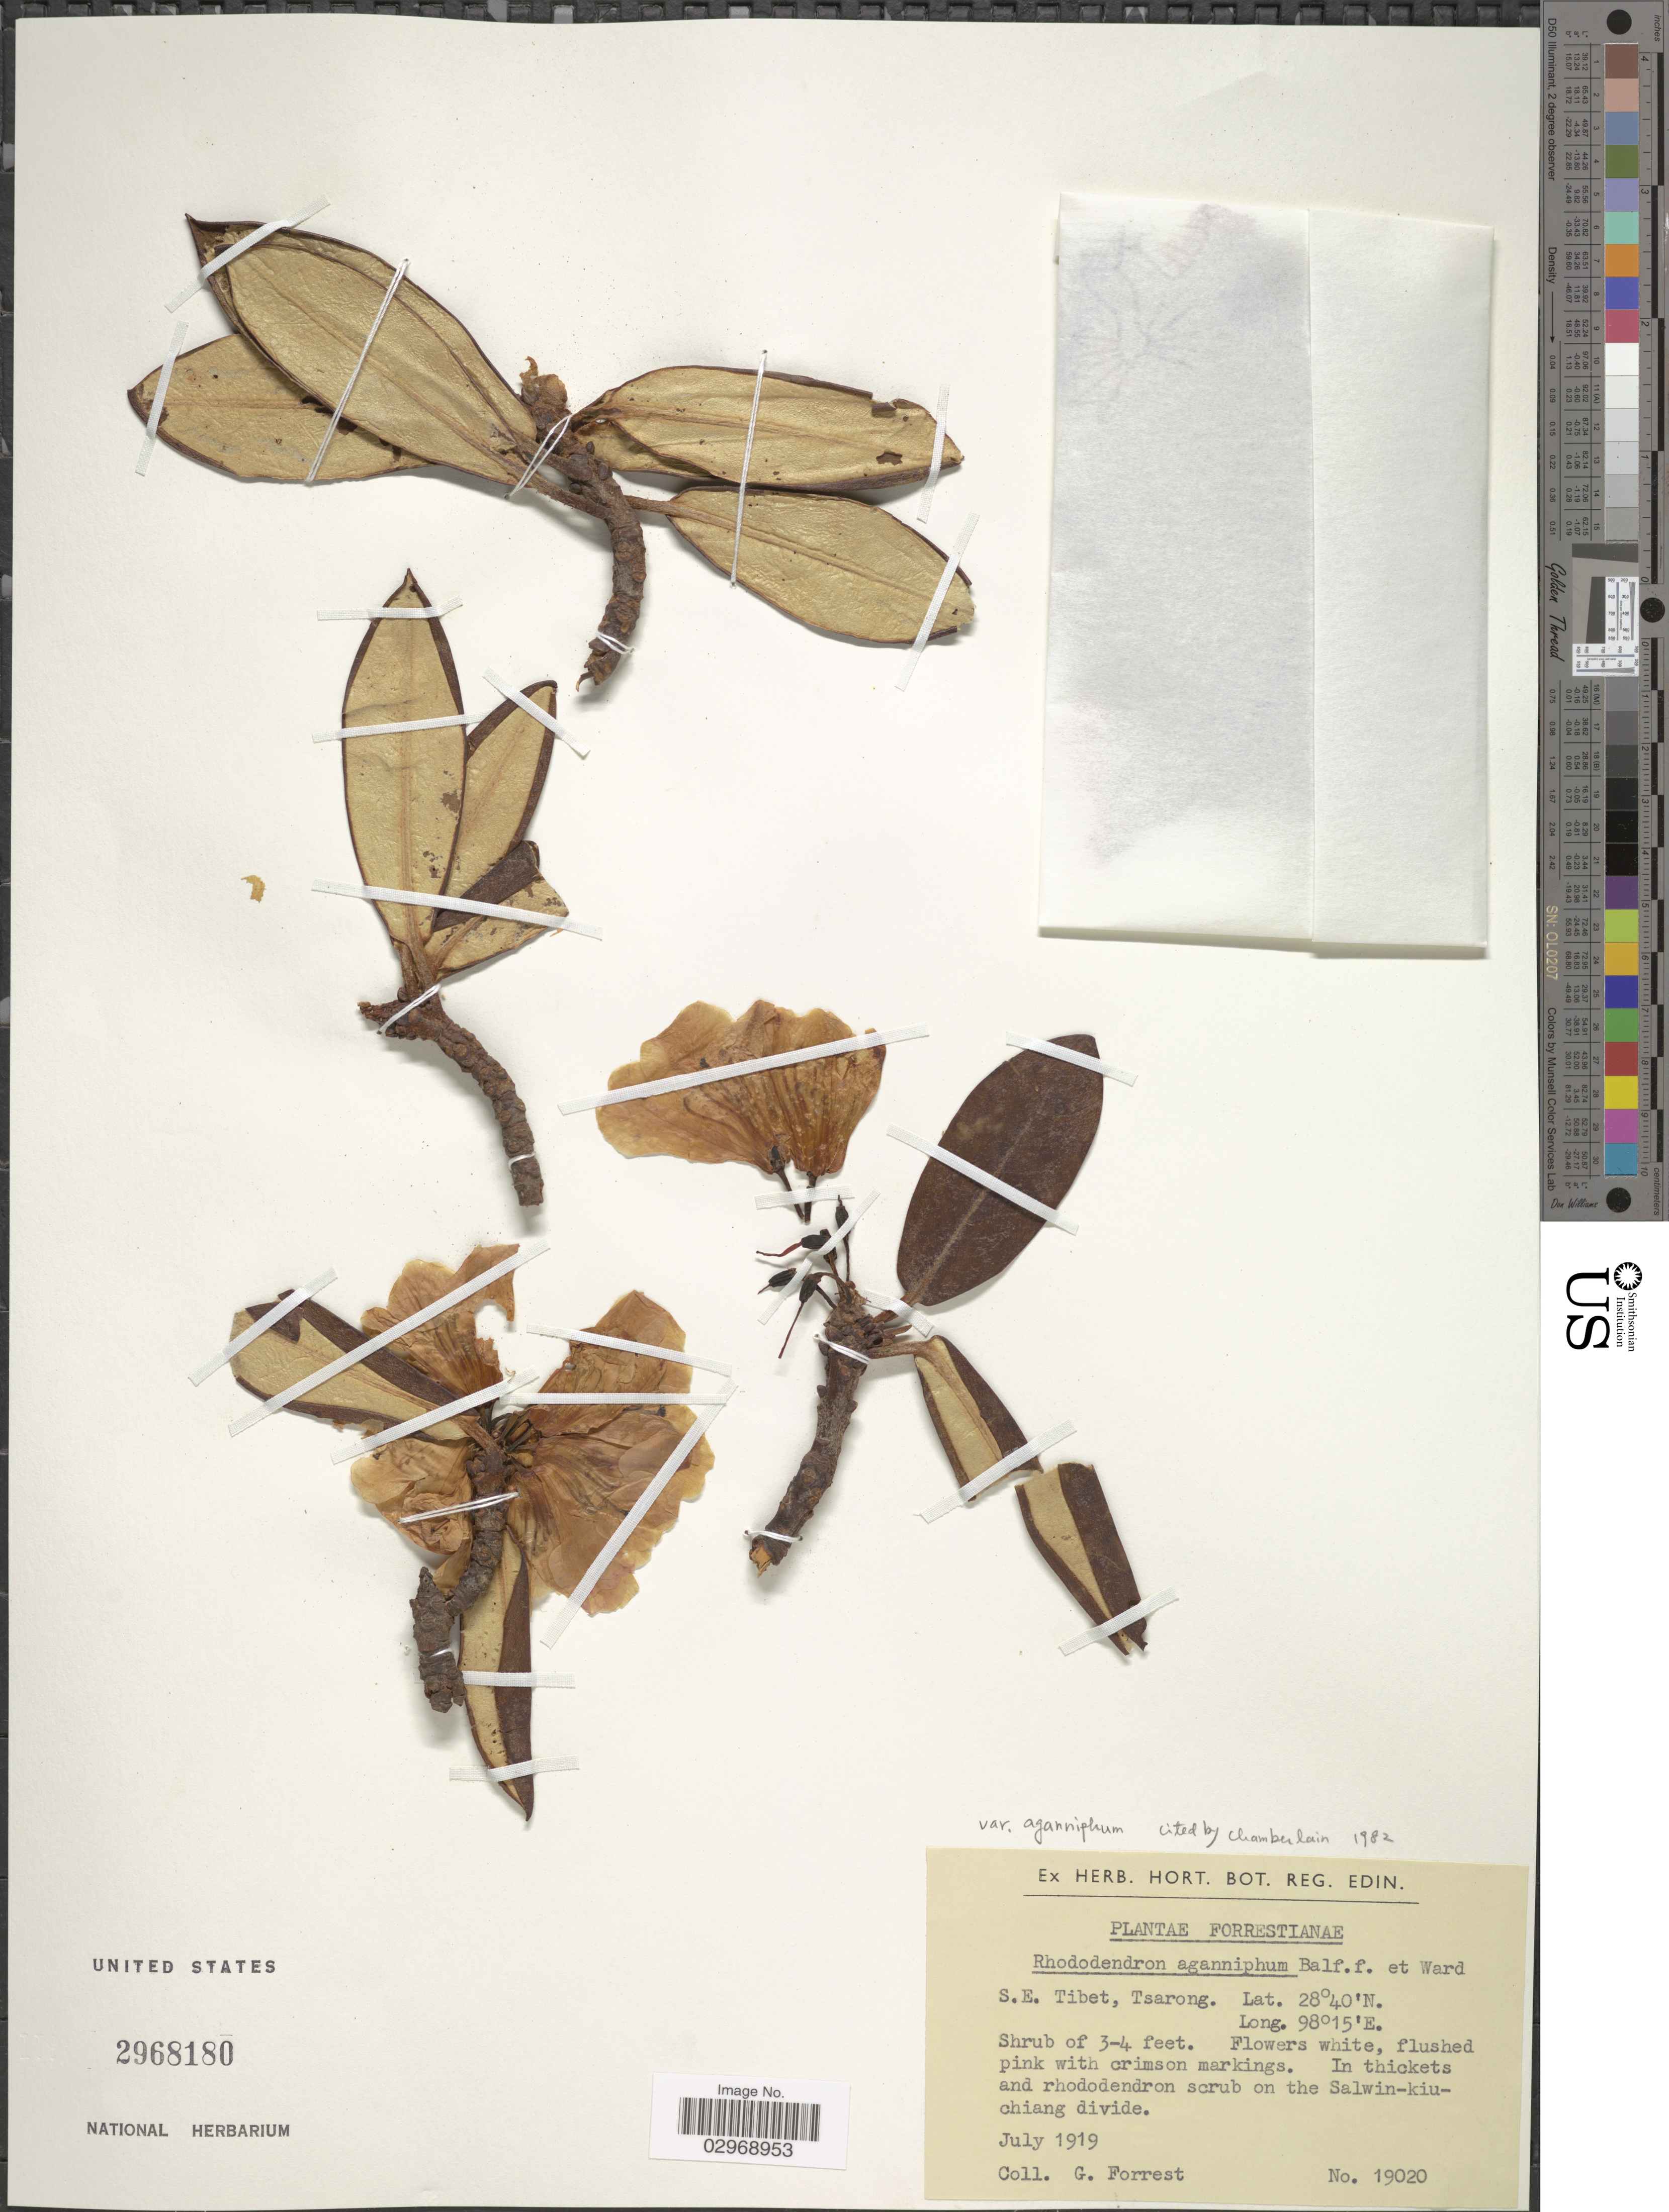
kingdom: Plantae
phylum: Tracheophyta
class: Magnoliopsida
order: Ericales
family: Ericaceae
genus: Rhododendron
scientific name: Rhododendron aganniphum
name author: Balf. f. & Kingdon-Ward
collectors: G. Forrest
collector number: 19020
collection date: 1919-07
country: China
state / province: Xizang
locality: S.E. Tibet, Tsarong. On the Salwin-kiu-chiang divide.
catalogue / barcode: US 2968180